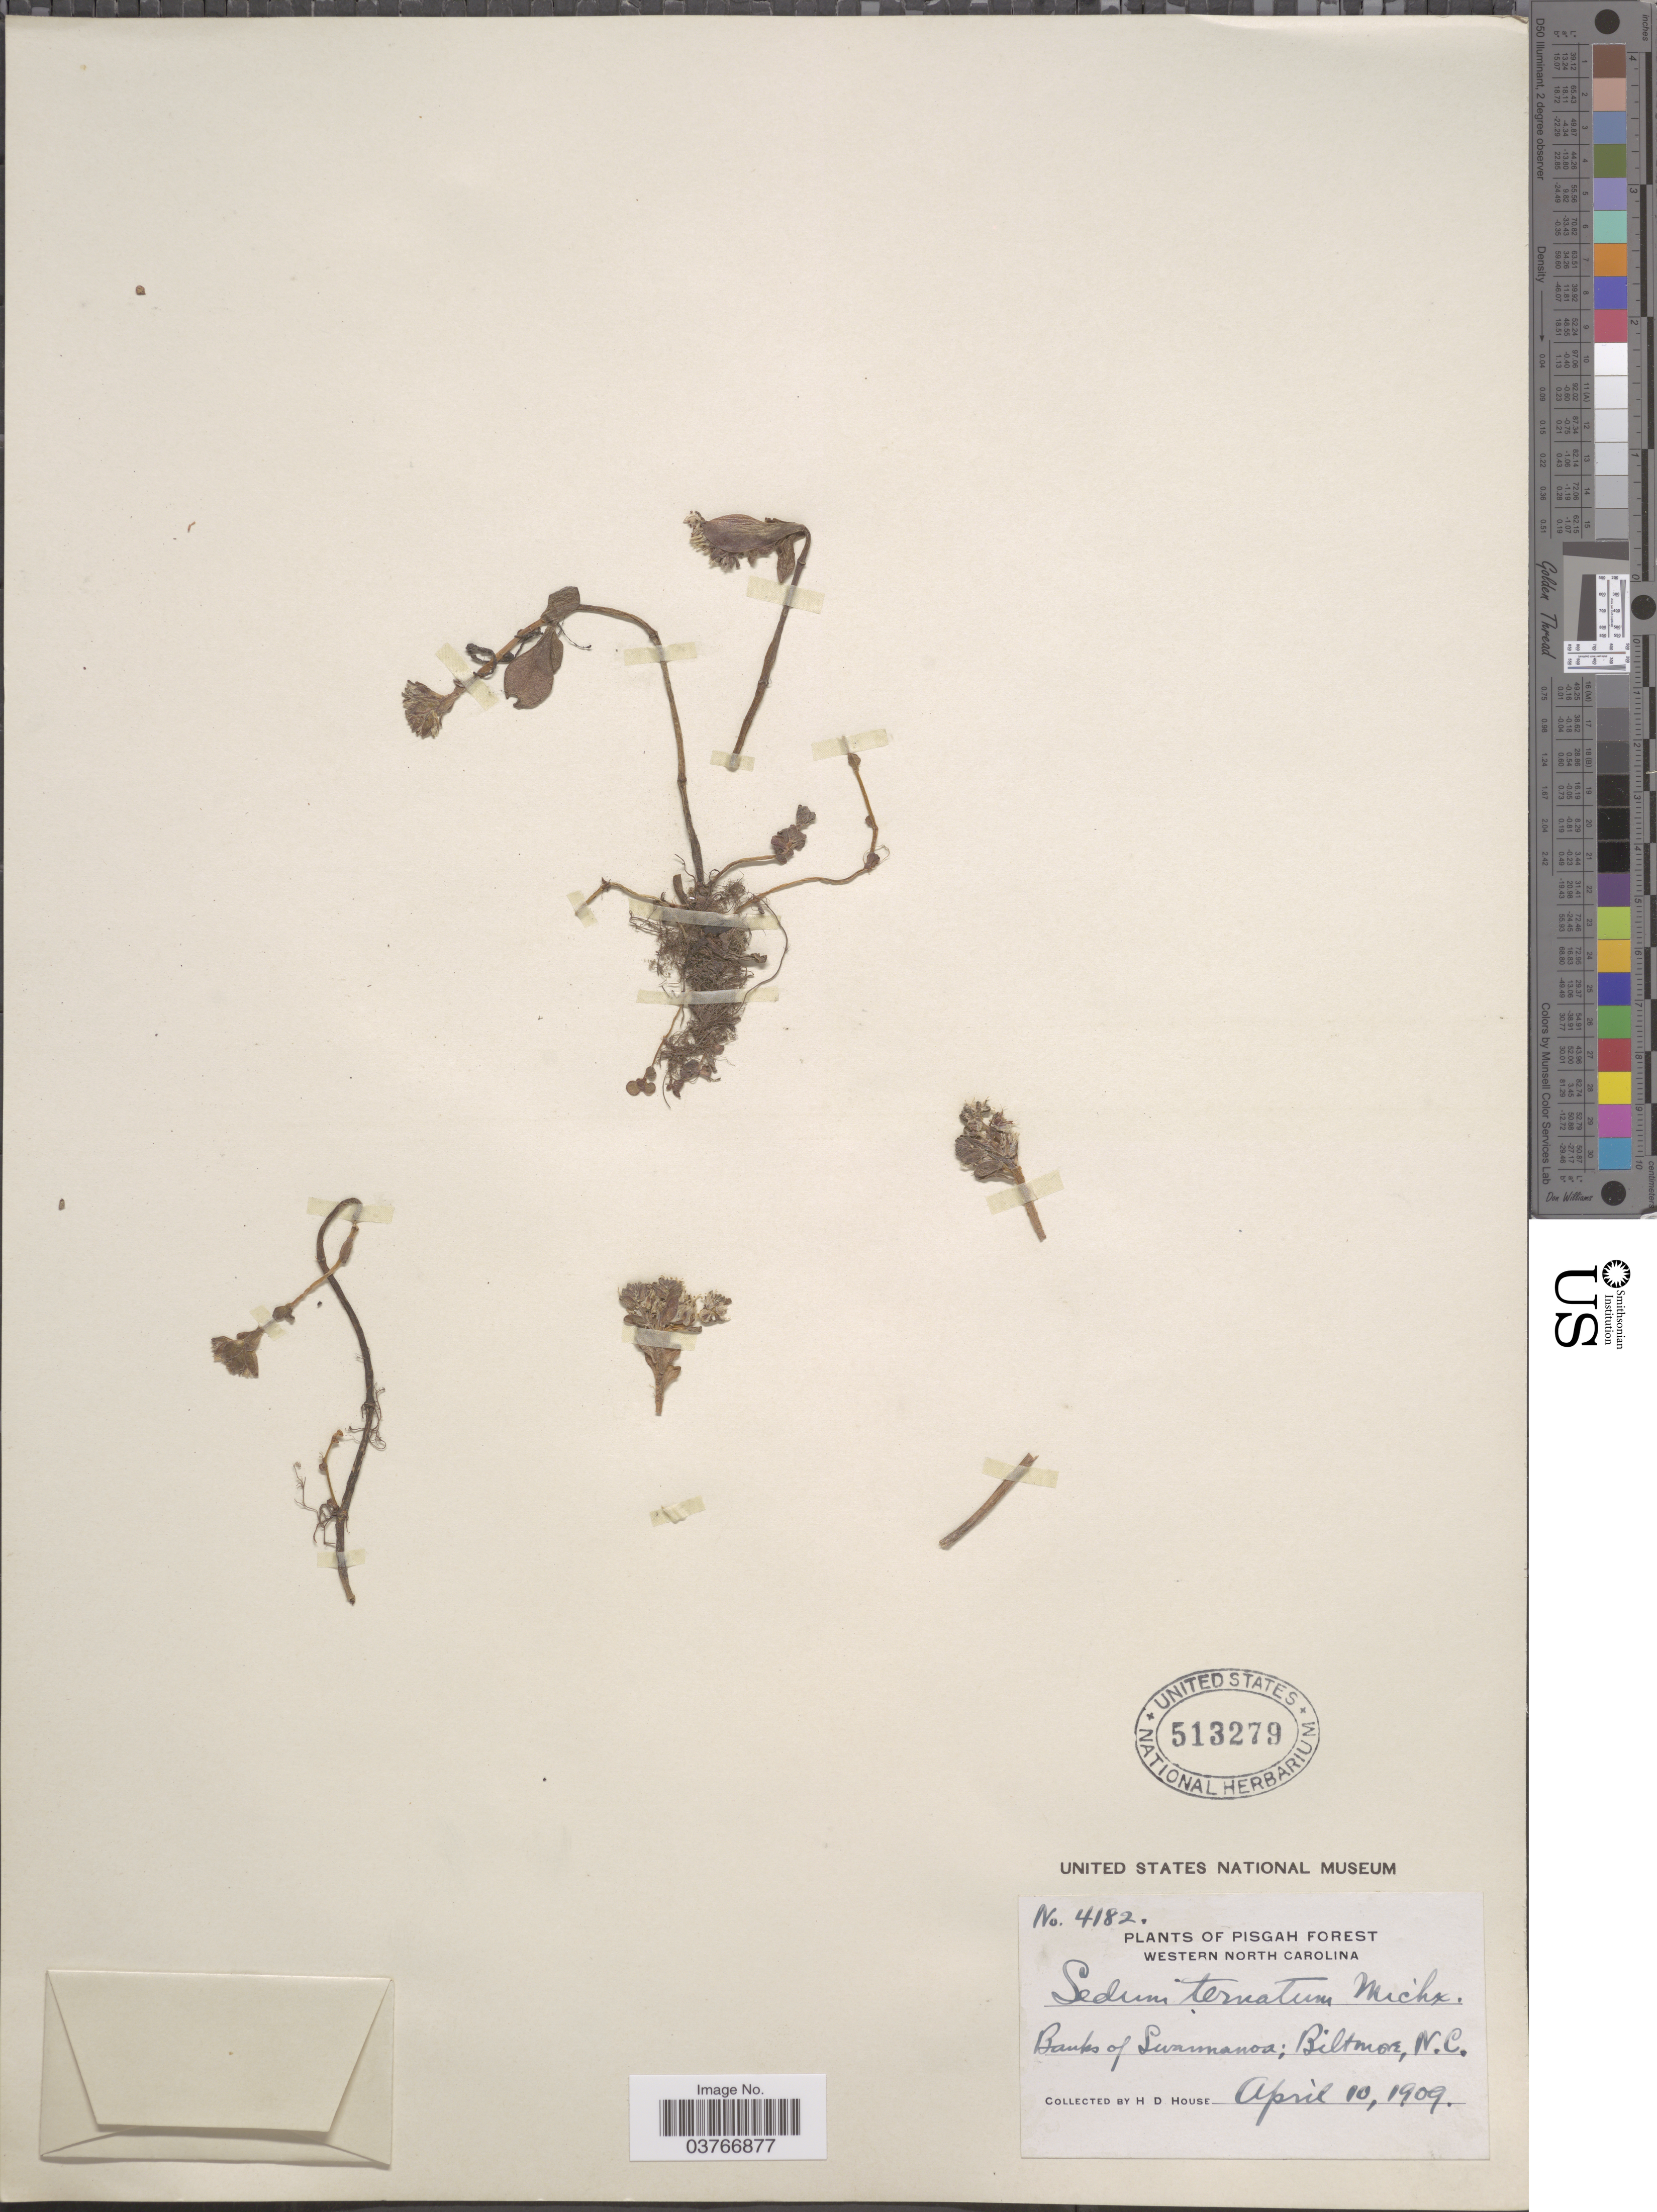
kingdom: Plantae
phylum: Tracheophyta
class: Magnoliopsida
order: Saxifragales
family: Crassulaceae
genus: Sedum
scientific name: Sedum ternatum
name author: Michx.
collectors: H. D. House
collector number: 4182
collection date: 1909-04-10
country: United States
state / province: North Carolina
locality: Pisgah Forest. Western North Carolina. Banks of Swannanoa, Biltmore.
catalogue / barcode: US 513279